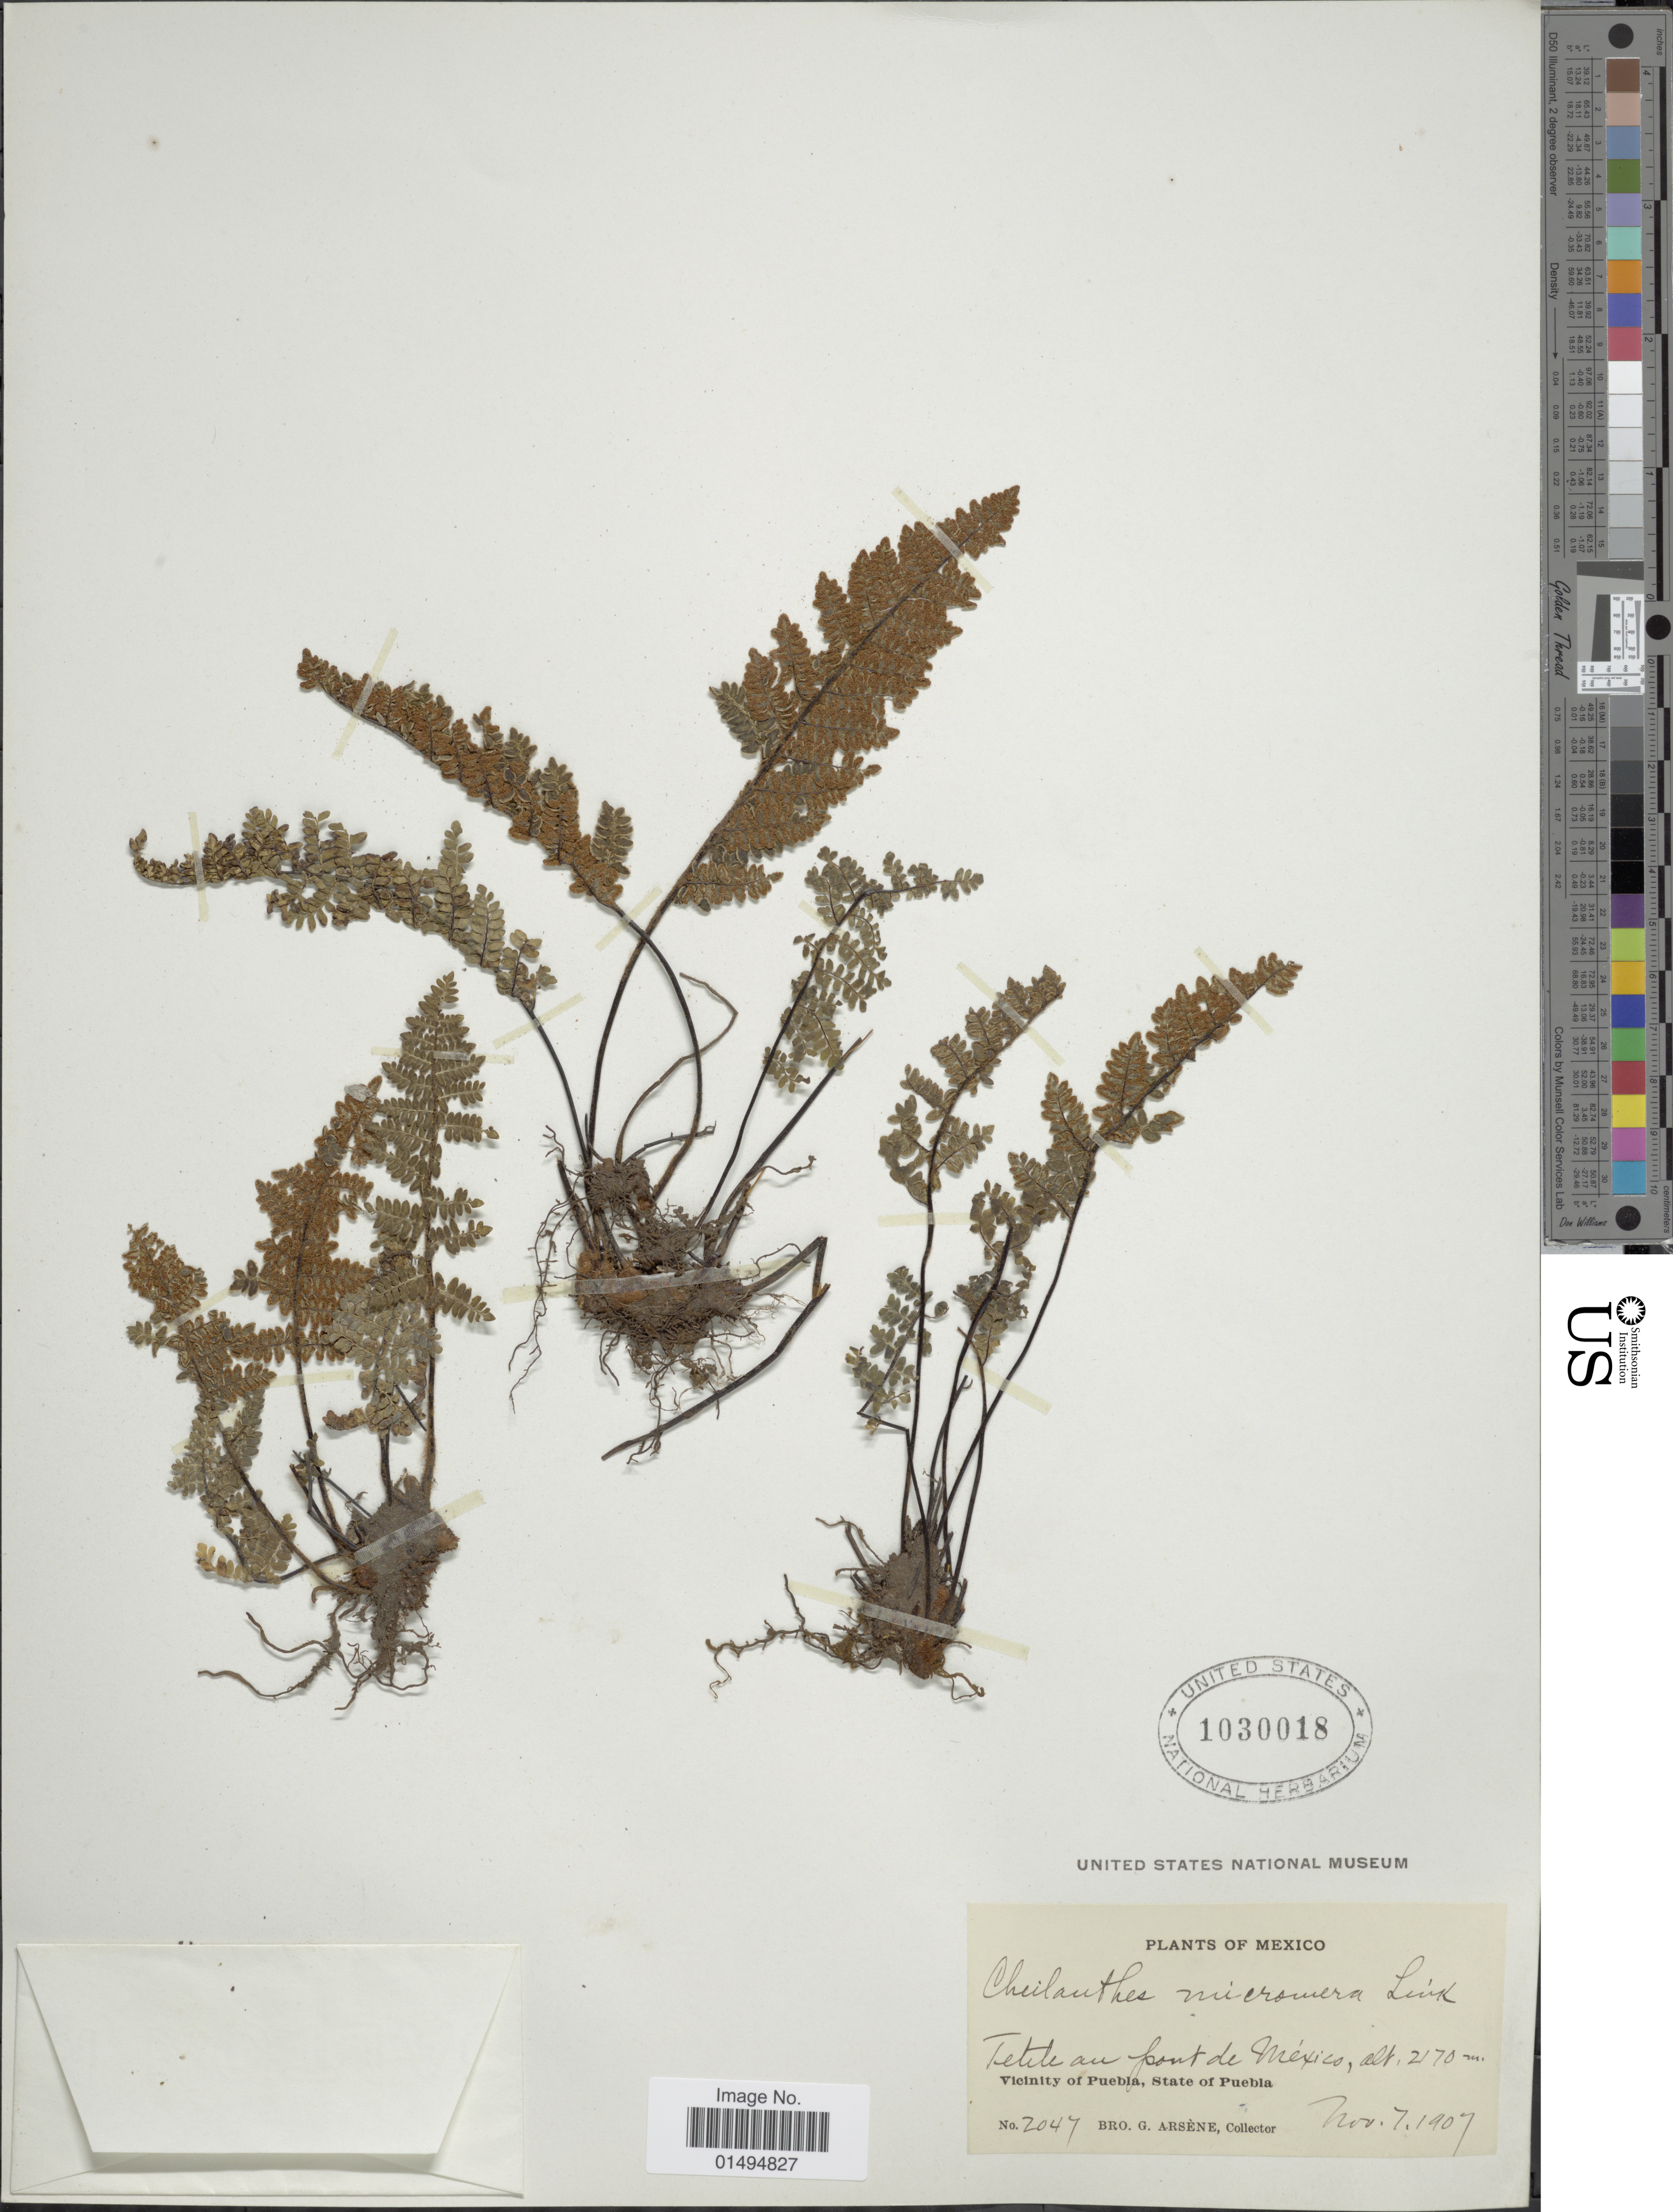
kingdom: Plantae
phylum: Tracheophyta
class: Polypodiopsida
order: Polypodiales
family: Pteridaceae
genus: Myriopteris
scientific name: Myriopteris notholaenoides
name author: (Desv.) Grusz & Windham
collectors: Bro. G. Arsène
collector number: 2047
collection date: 1907-11-07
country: Mexico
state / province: Puebla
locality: Vicinity of Puebla, State of Puebla. Tetile au font de Mexico.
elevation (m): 2170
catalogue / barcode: US 1030018